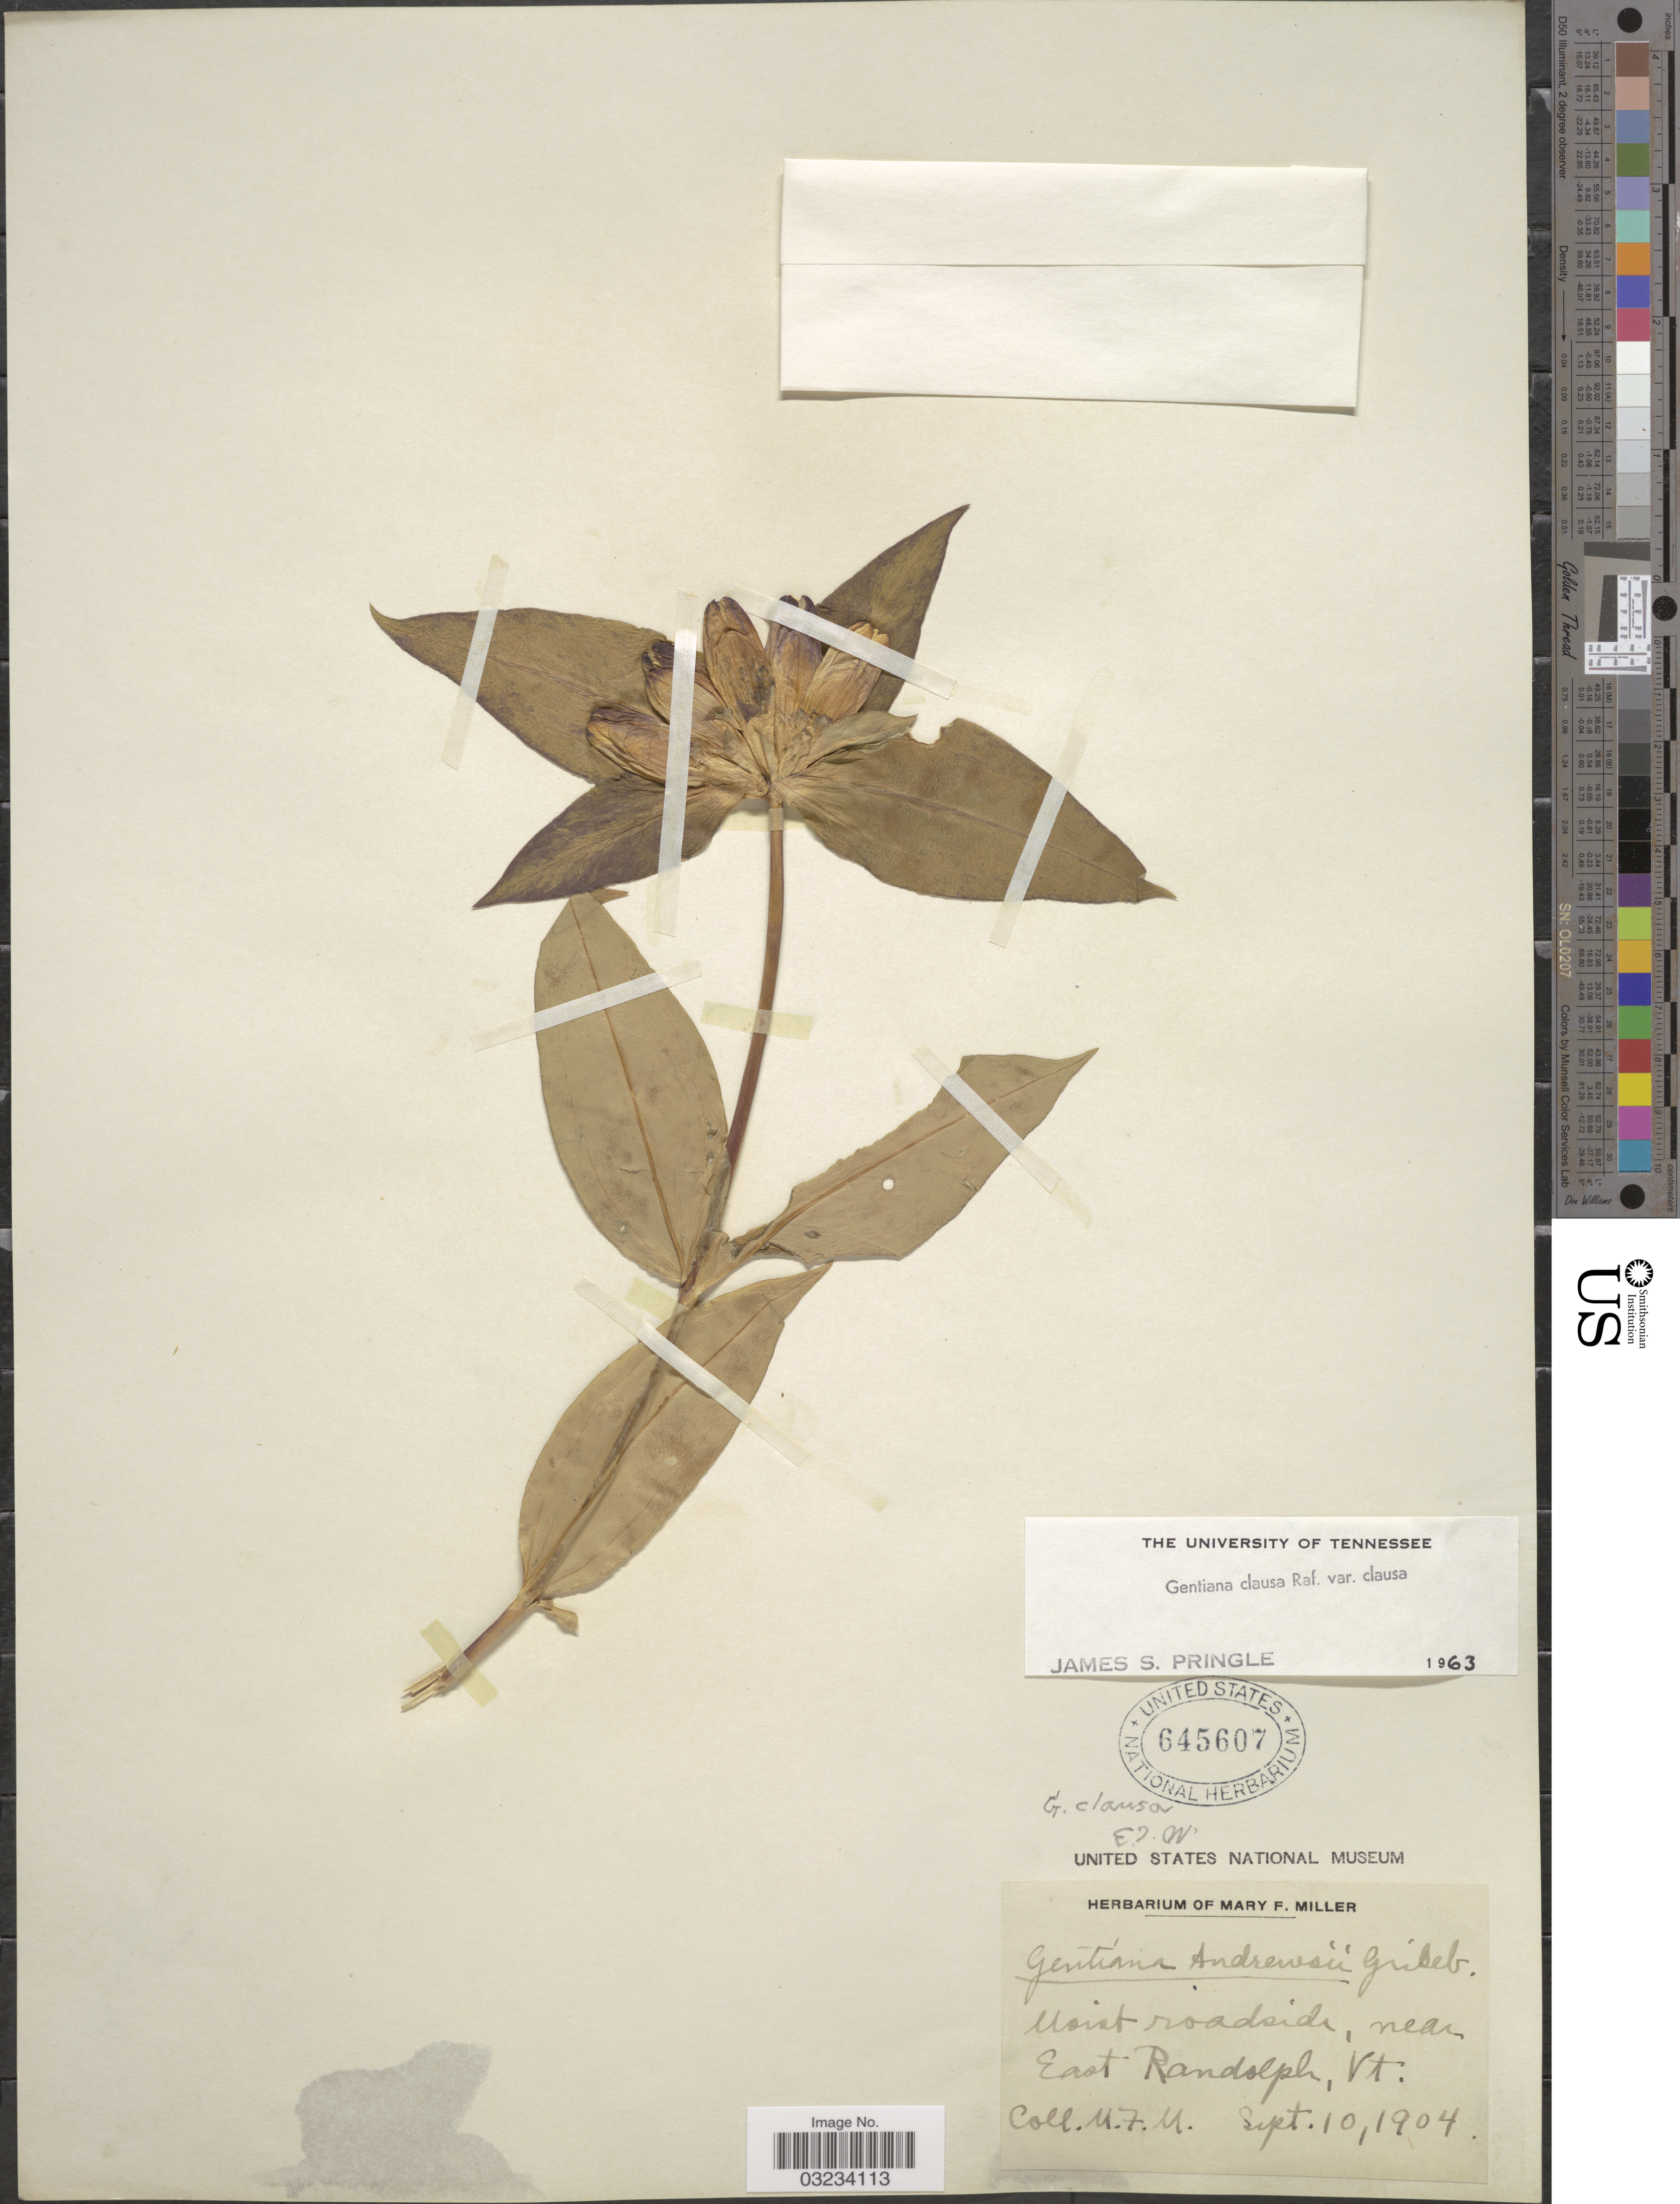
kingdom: Plantae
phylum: Tracheophyta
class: Magnoliopsida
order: Gentianales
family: Gentianaceae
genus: Gentiana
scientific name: Gentiana clausa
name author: Raf.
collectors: M. Miller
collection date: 1904-09-10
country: United States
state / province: Vermont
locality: Near East Randolph.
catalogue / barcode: US 645607